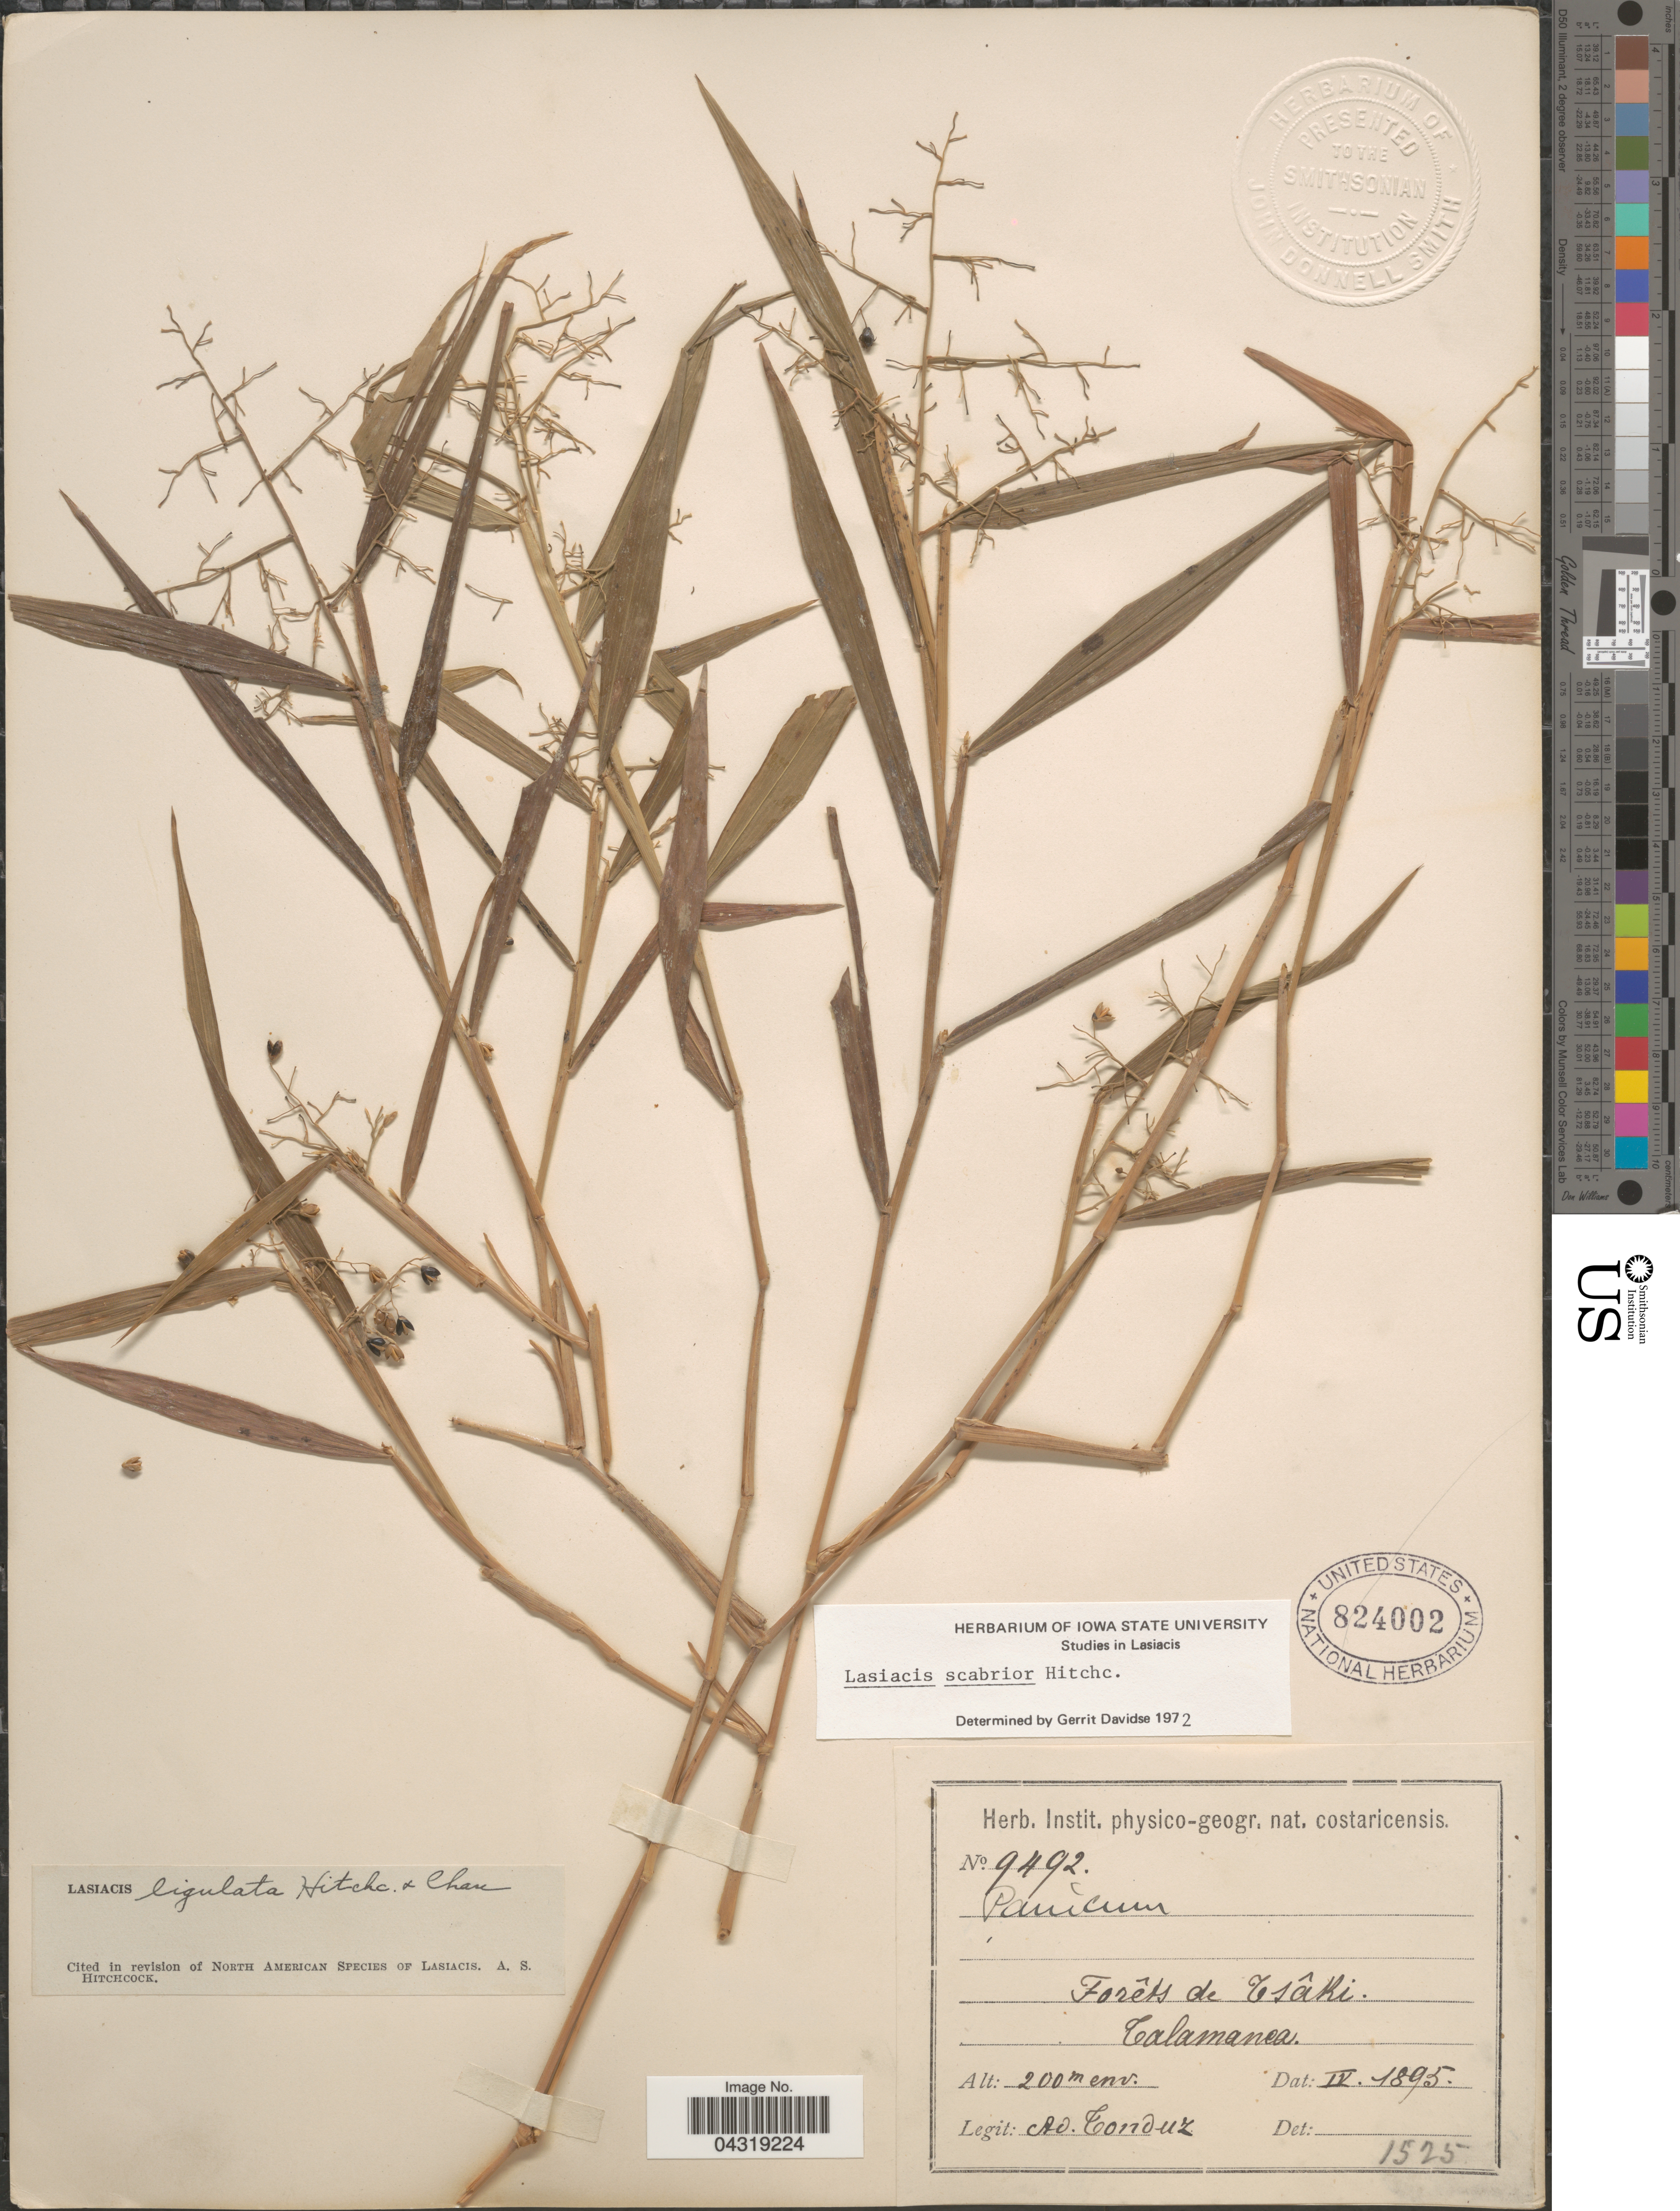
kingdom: Plantae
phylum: Tracheophyta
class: Liliopsida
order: Poales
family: Poaceae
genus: Lasiacis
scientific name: Lasiacis scabrior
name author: Hitchc.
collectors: A. Tonduz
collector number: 9492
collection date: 1895-04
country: Costa Rica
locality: Forêts de Tsâki. Talamanca.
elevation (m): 200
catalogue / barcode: US 824002